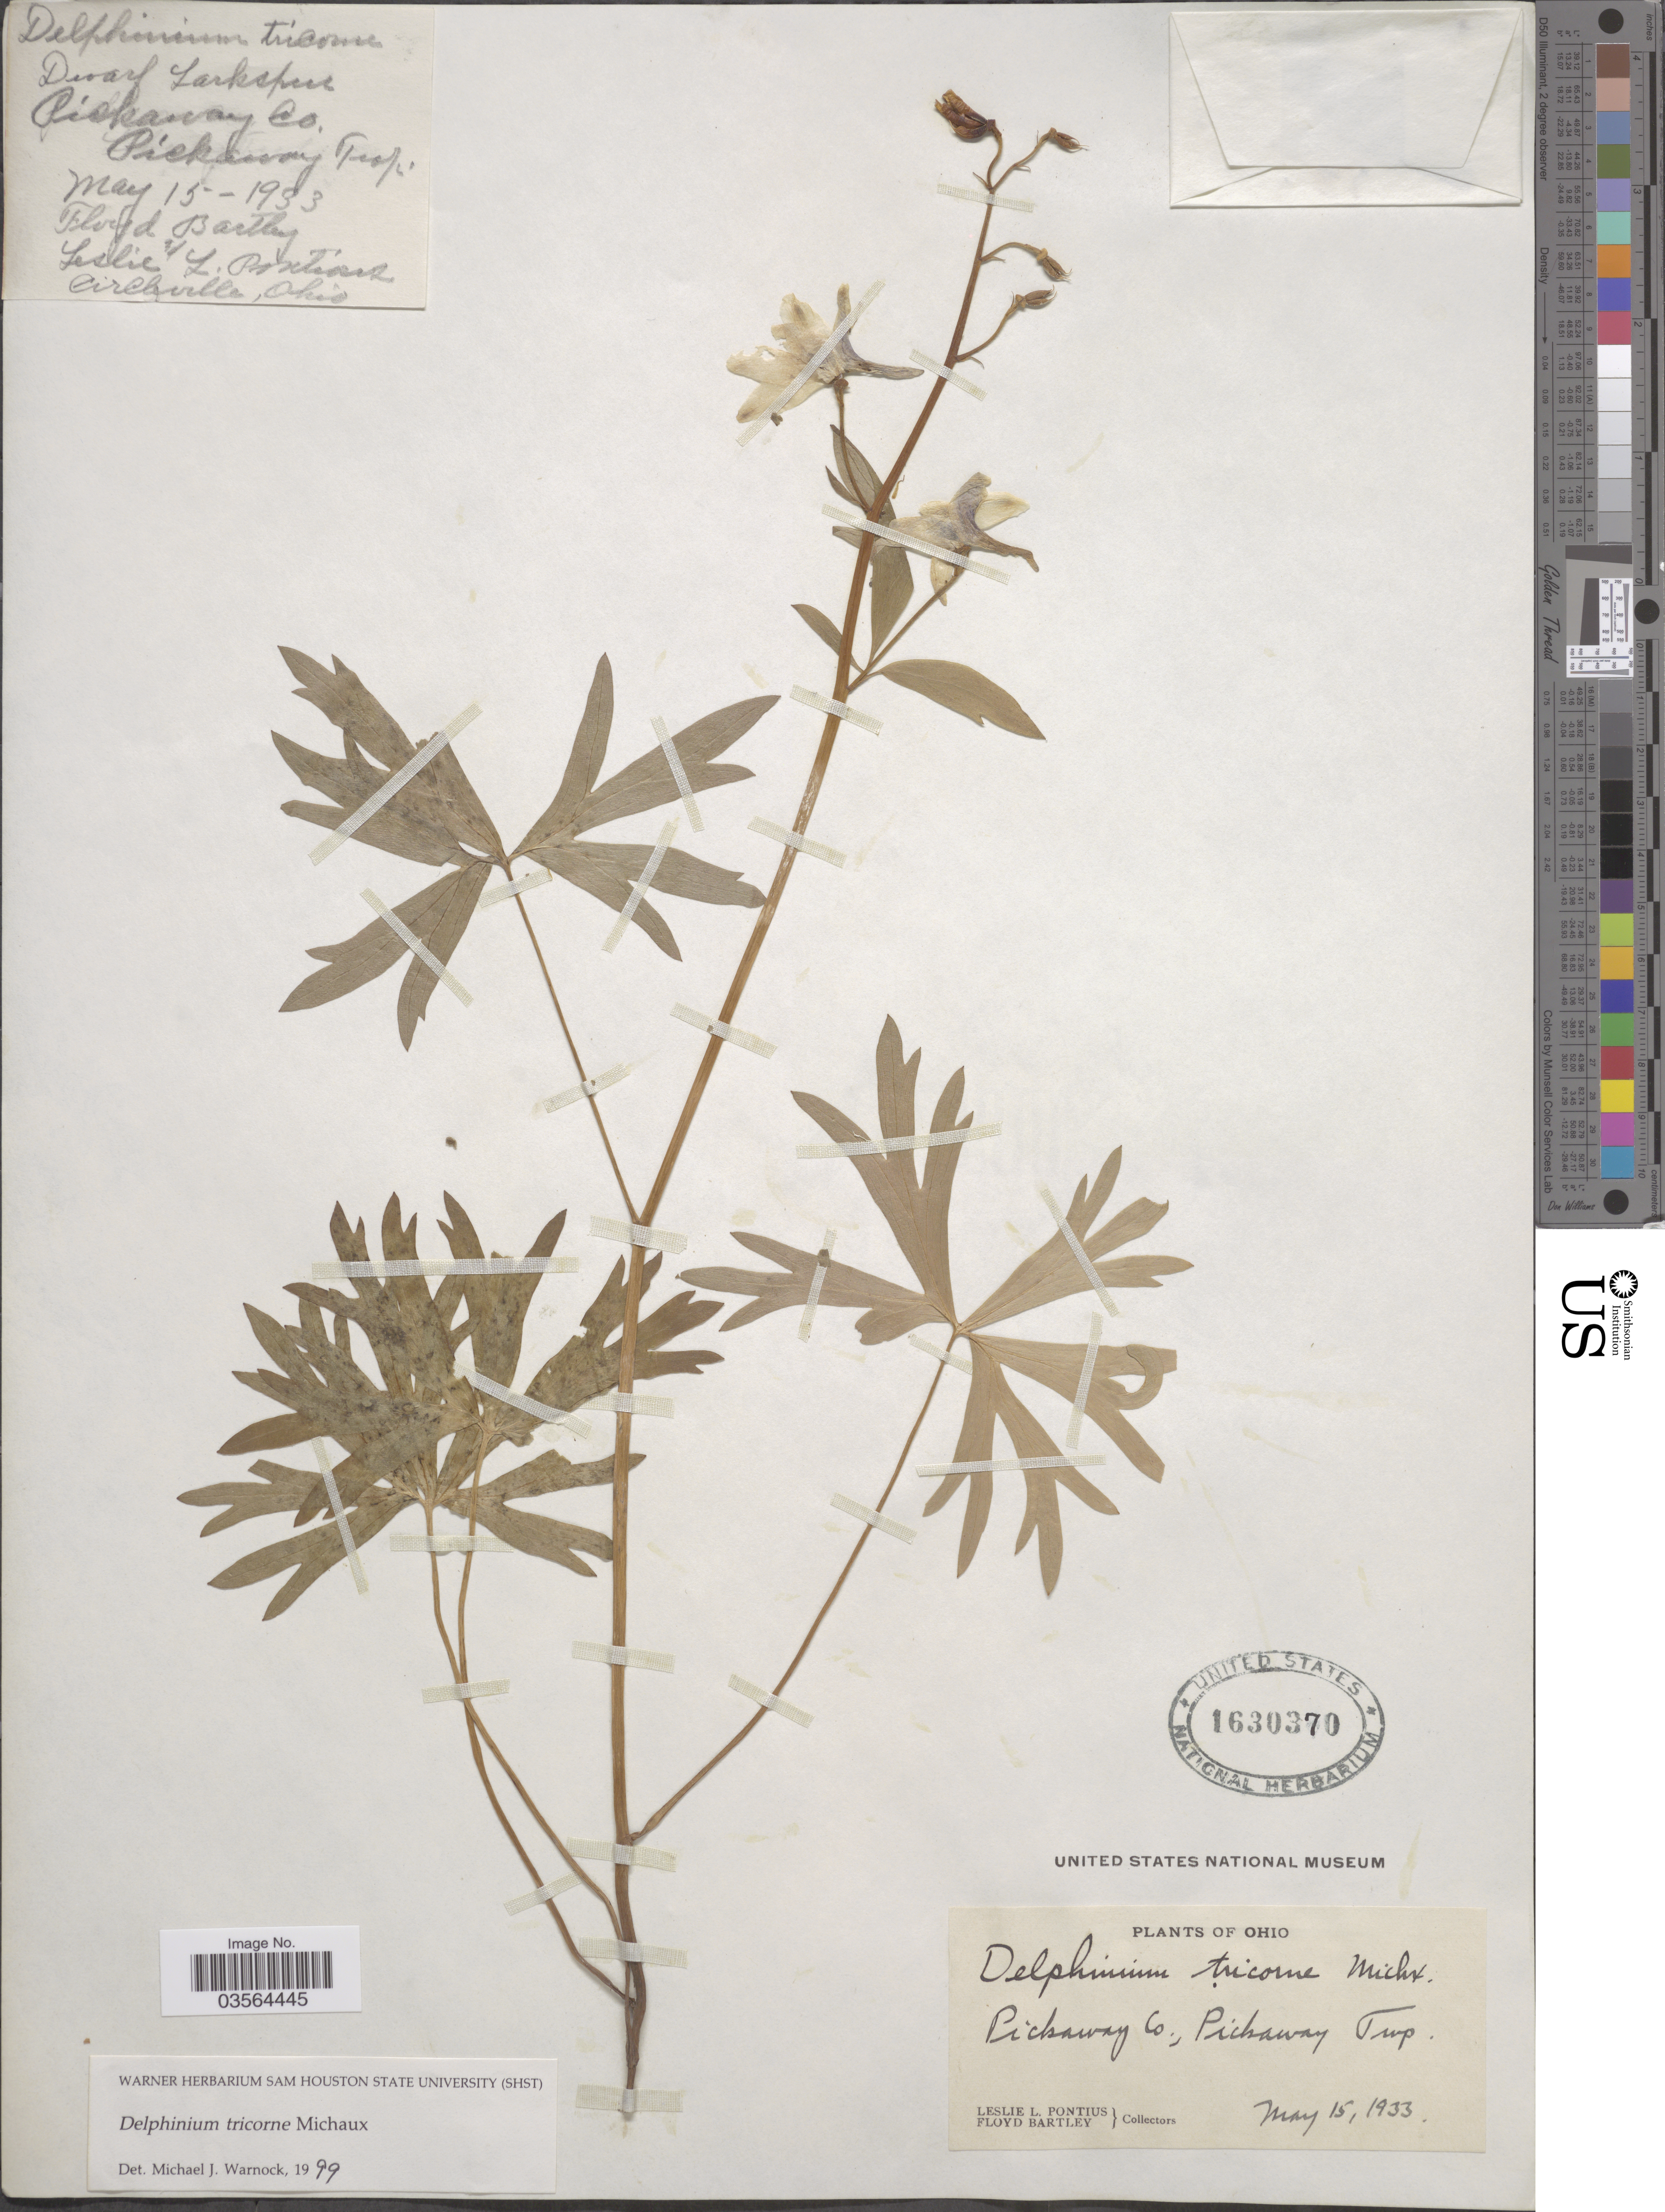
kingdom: Plantae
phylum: Tracheophyta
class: Magnoliopsida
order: Ranunculales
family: Ranunculaceae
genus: Delphinium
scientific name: Delphinium tricorne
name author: Michx.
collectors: L. Pontius & F. Bartley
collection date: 1933-05-15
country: United States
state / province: Ohio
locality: Pickaway Co., Pickaway Twp.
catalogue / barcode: US 1630370